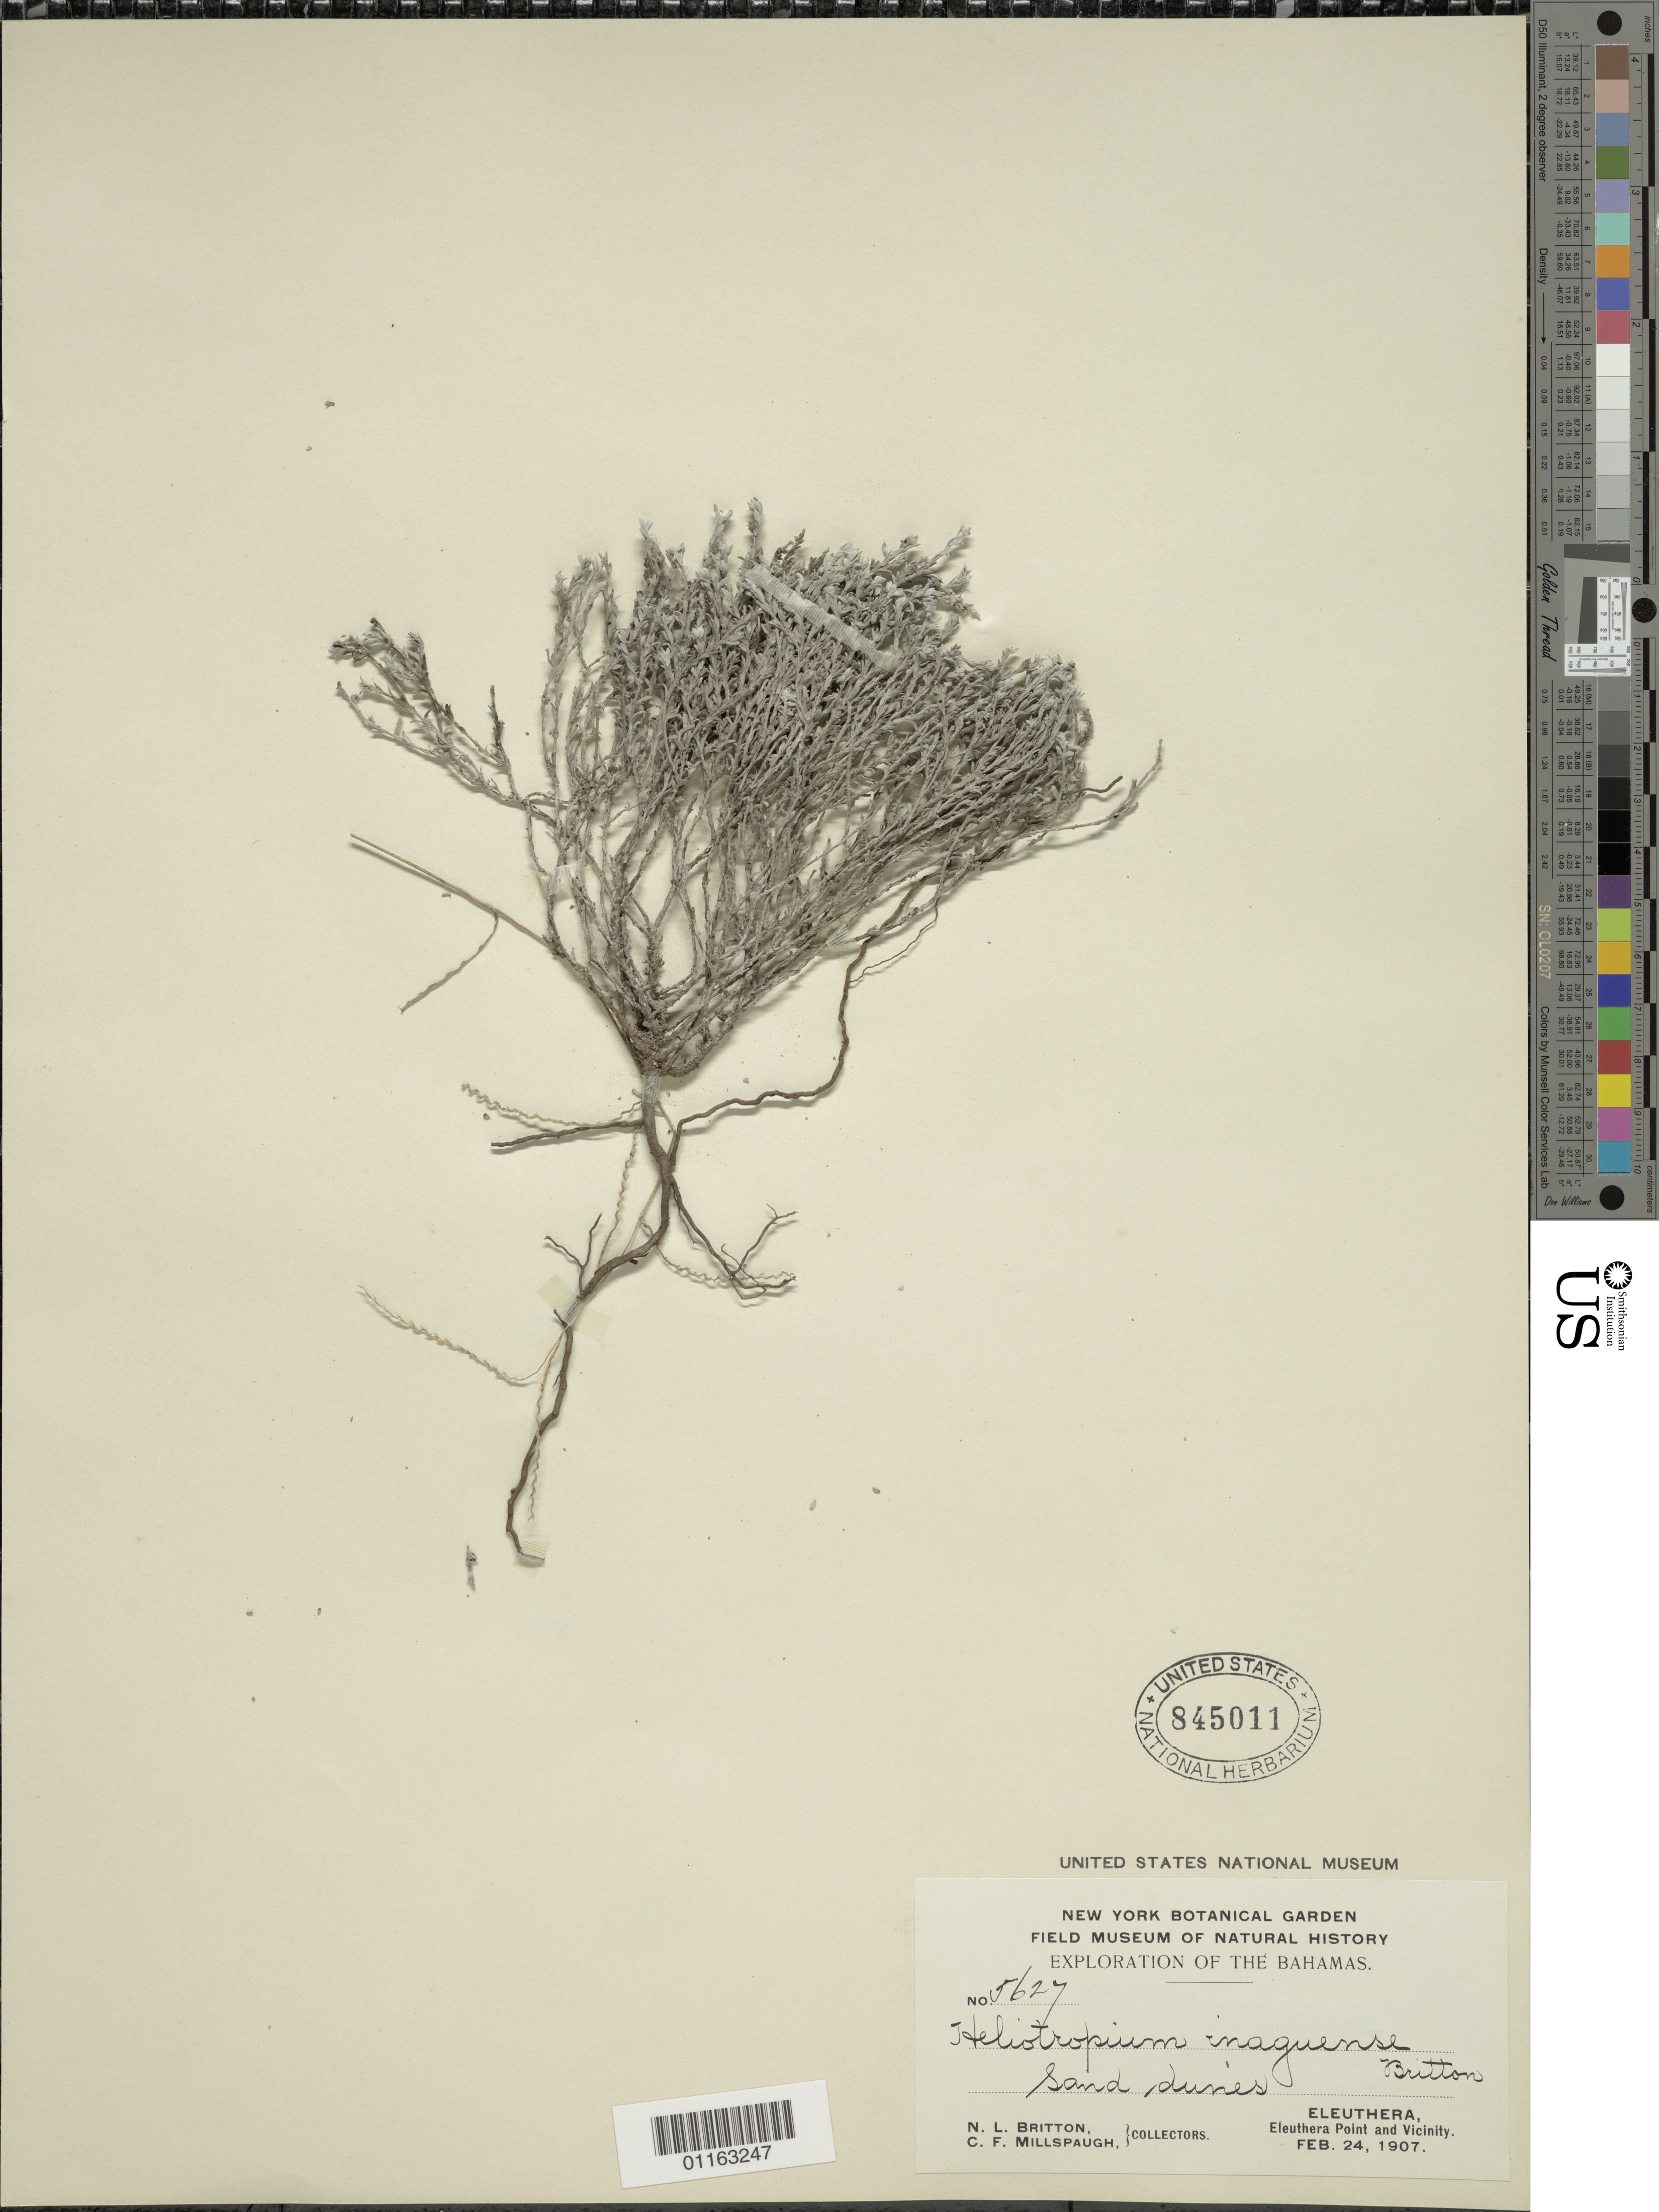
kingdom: Plantae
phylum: Tracheophyta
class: Magnoliopsida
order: Boraginales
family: Heliotropiaceae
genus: Heliotropium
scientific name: Heliotropium inaguense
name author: Britton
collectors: N. Britton & C. F. Millspaugh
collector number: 5627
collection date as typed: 24 Feb 1907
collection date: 1907-02-24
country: Bahamas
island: Eleuthera I.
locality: Eleuthera Point and vicinity; sand dunes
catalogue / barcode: US 845011